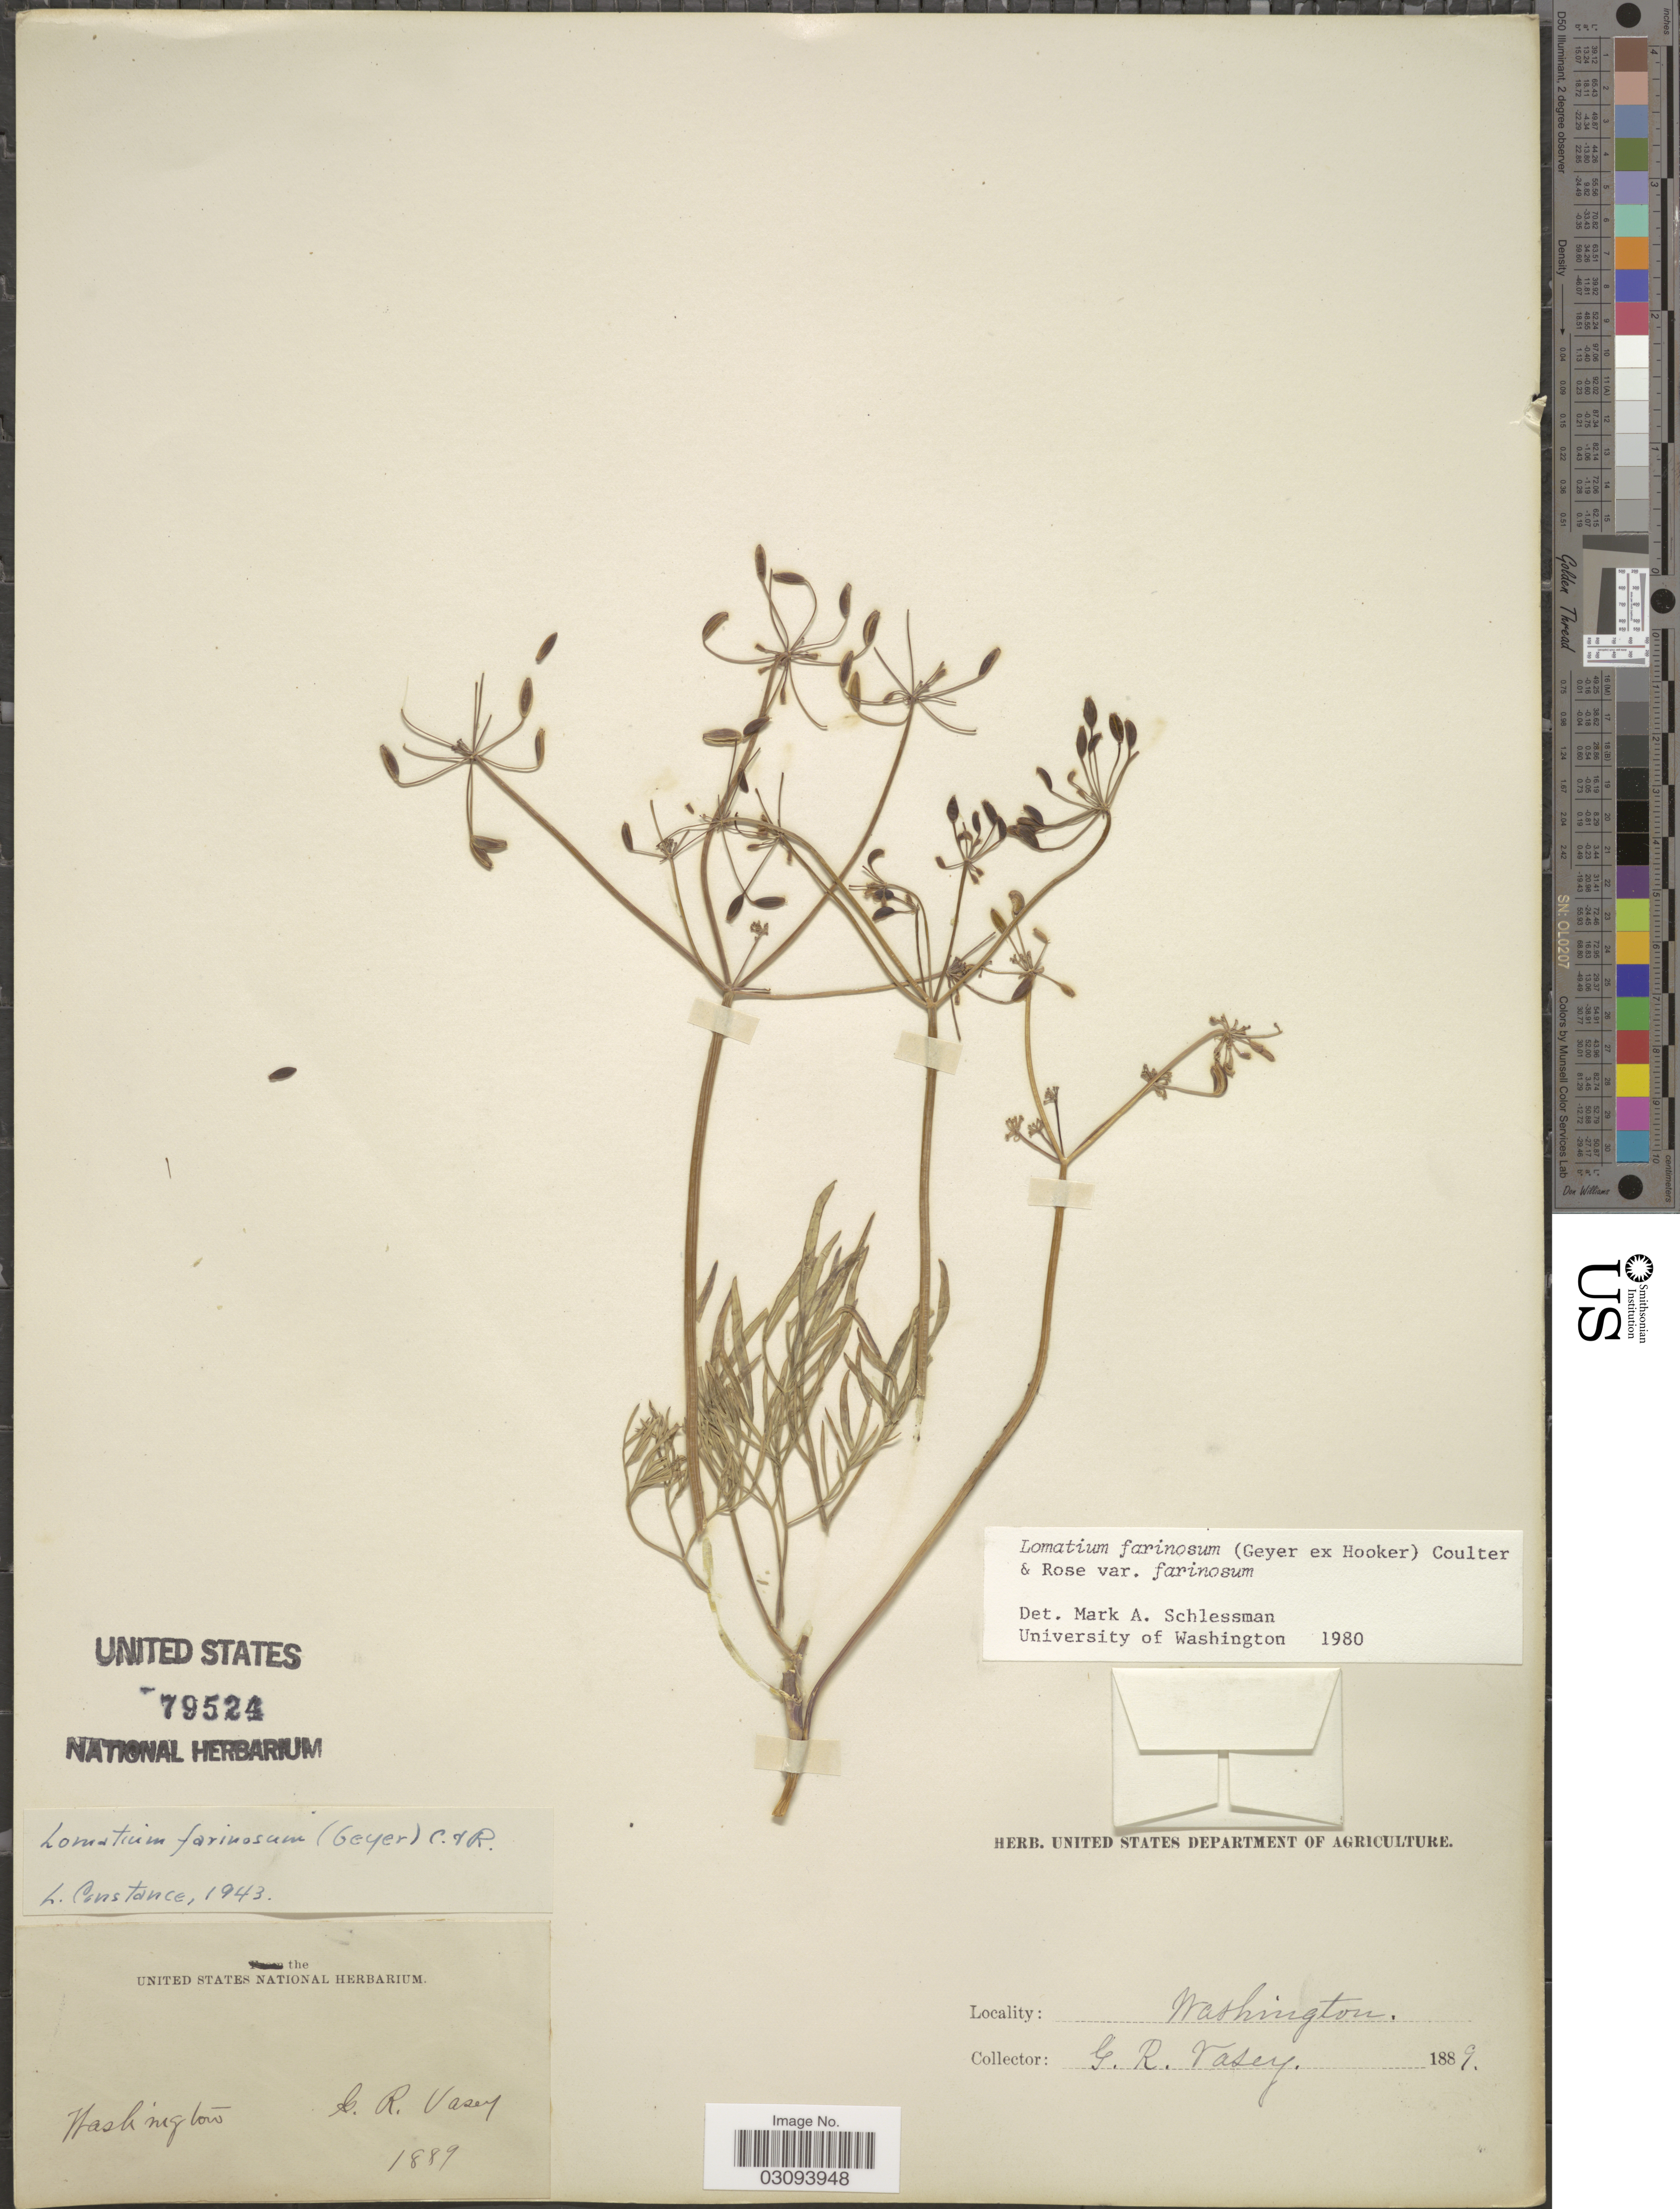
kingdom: Plantae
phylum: Tracheophyta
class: Magnoliopsida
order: Apiales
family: Apiaceae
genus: Lomatium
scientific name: Lomatium farinosum var. farinosum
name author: (Geyer) J.M. Coult. & Rose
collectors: G. R. Vasey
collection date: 1889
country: United States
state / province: Washington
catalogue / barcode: US 76524